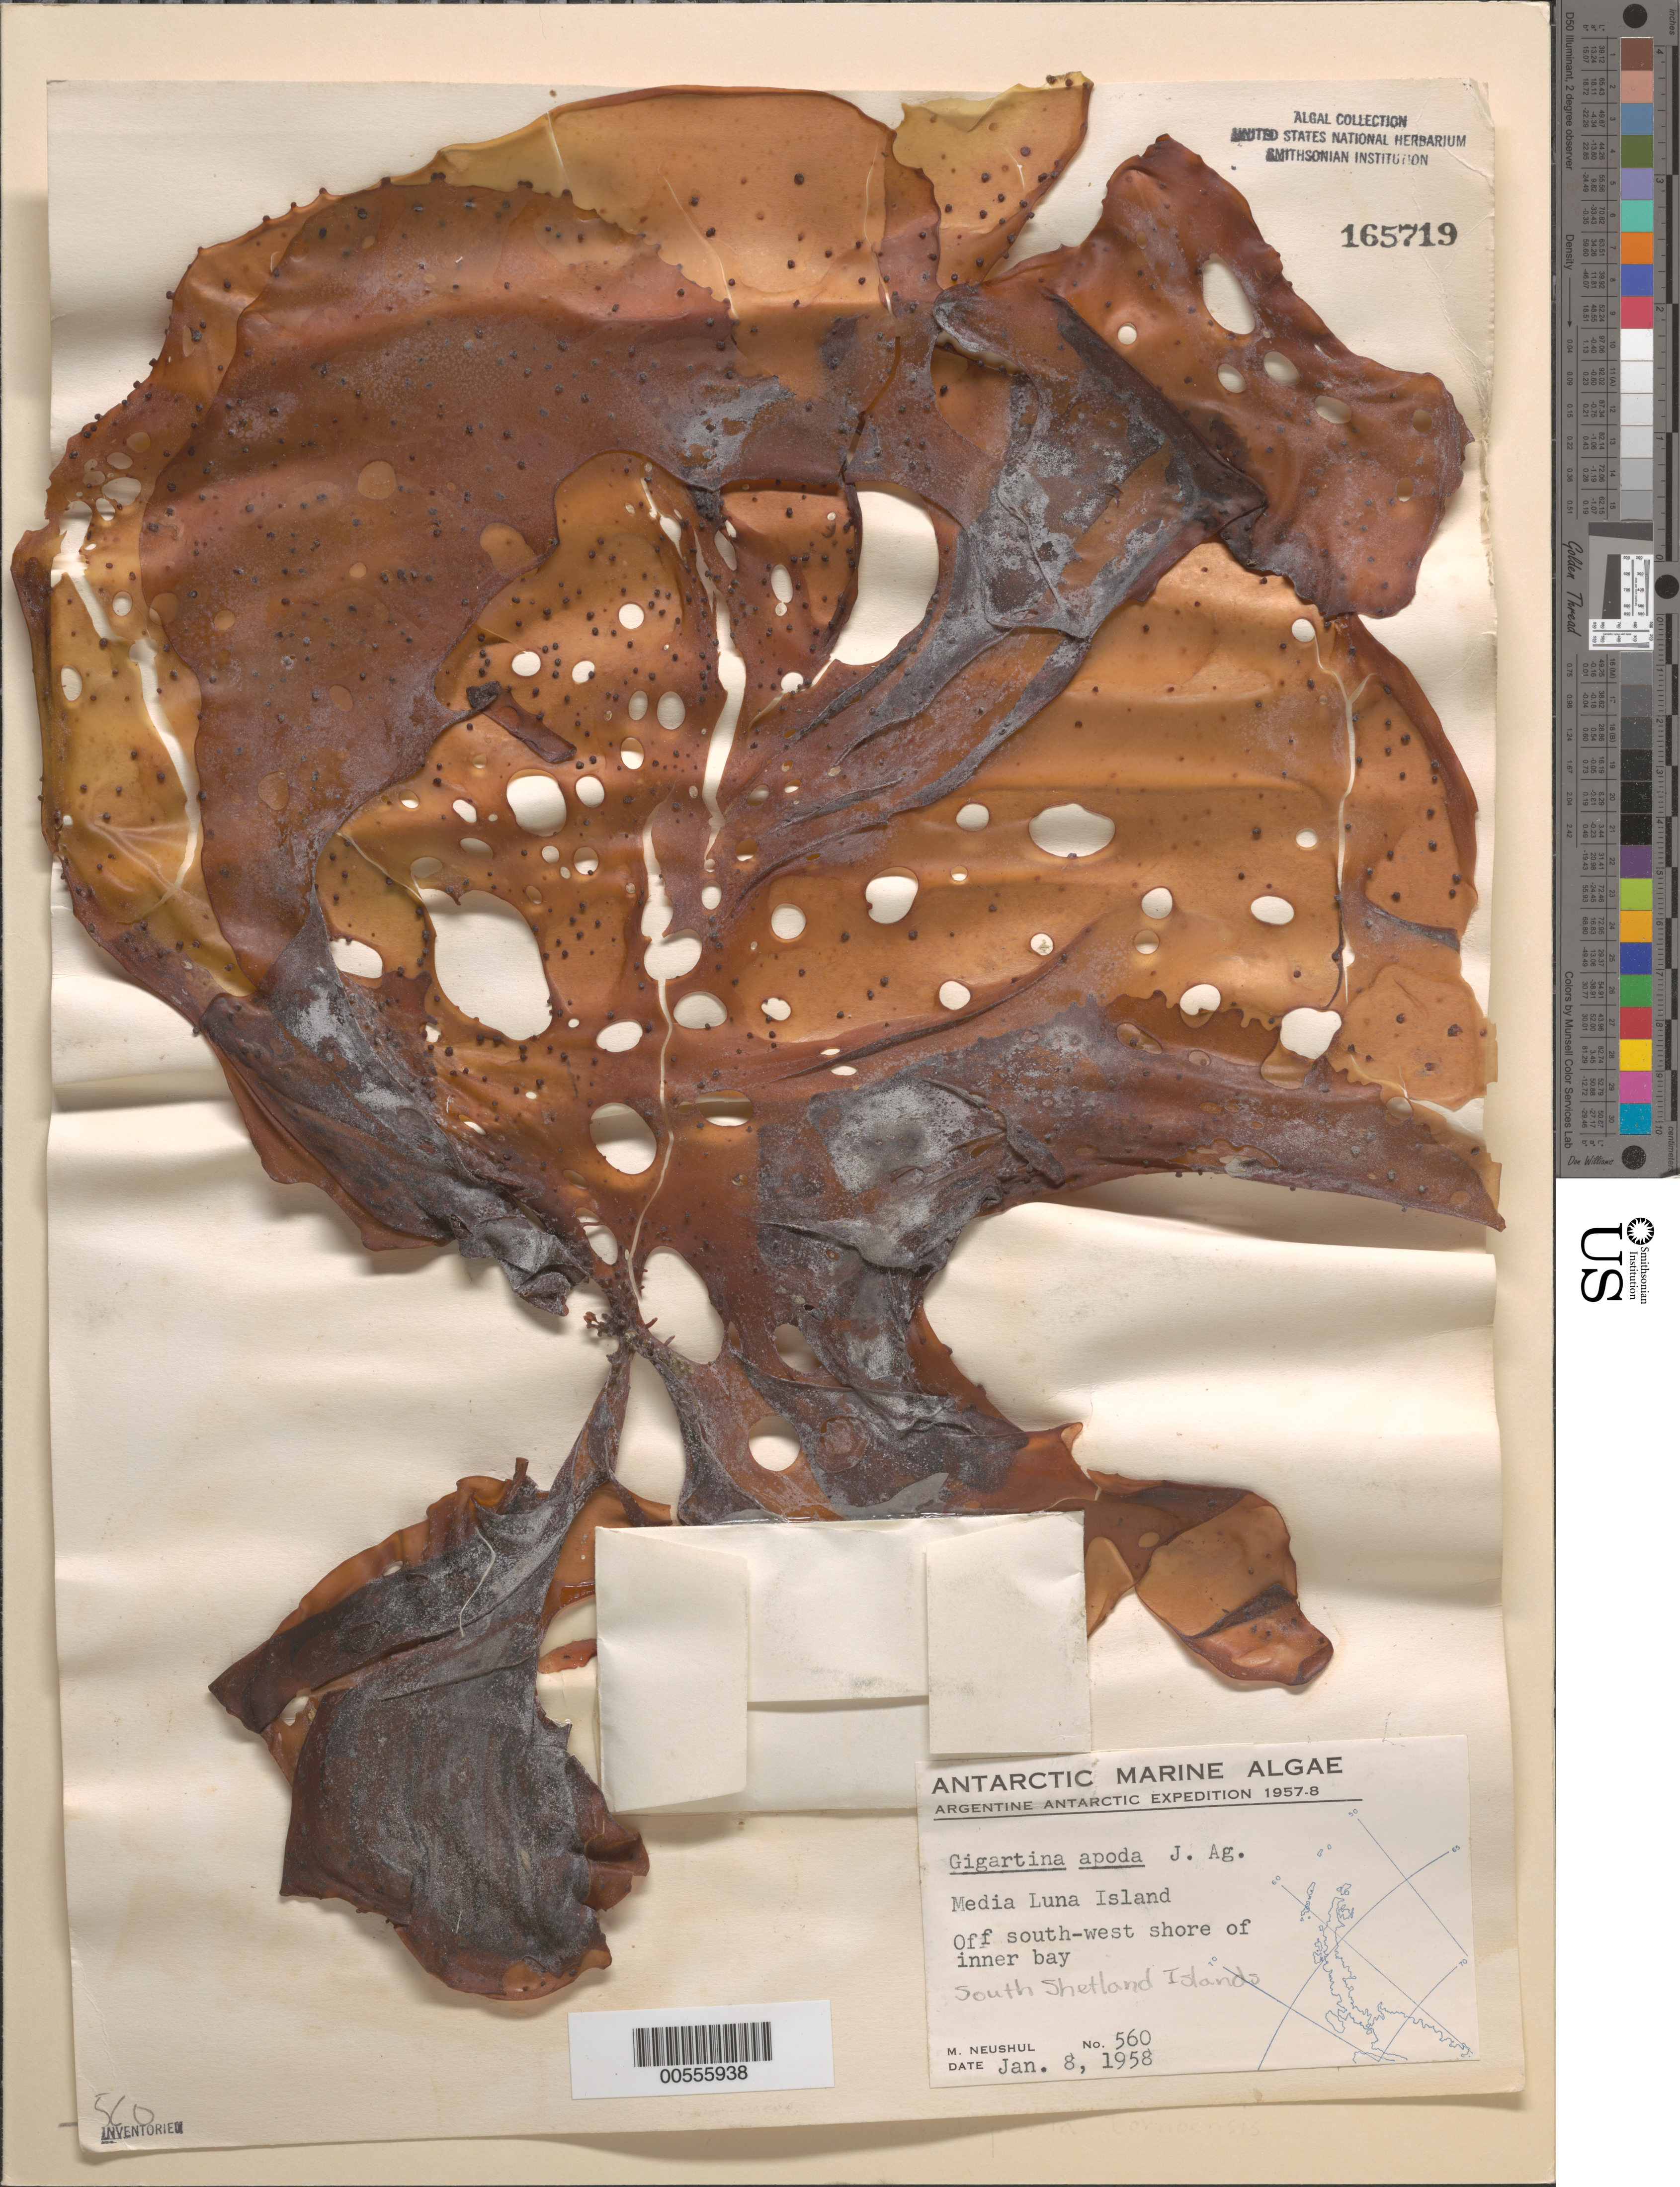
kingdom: Plantae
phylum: Rhodophyta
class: Florideophyceae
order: Gigartinales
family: Gigartinaceae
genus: Gigartina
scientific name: Gigartina apoda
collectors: M. Neushul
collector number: Neushul 560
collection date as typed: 08 Jan 1958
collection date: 1958-01-08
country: Antarctica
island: Half Moon Island (Media Luna Island)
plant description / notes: Argentine Antarctic Expedition, 1957-1958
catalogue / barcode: US 165719